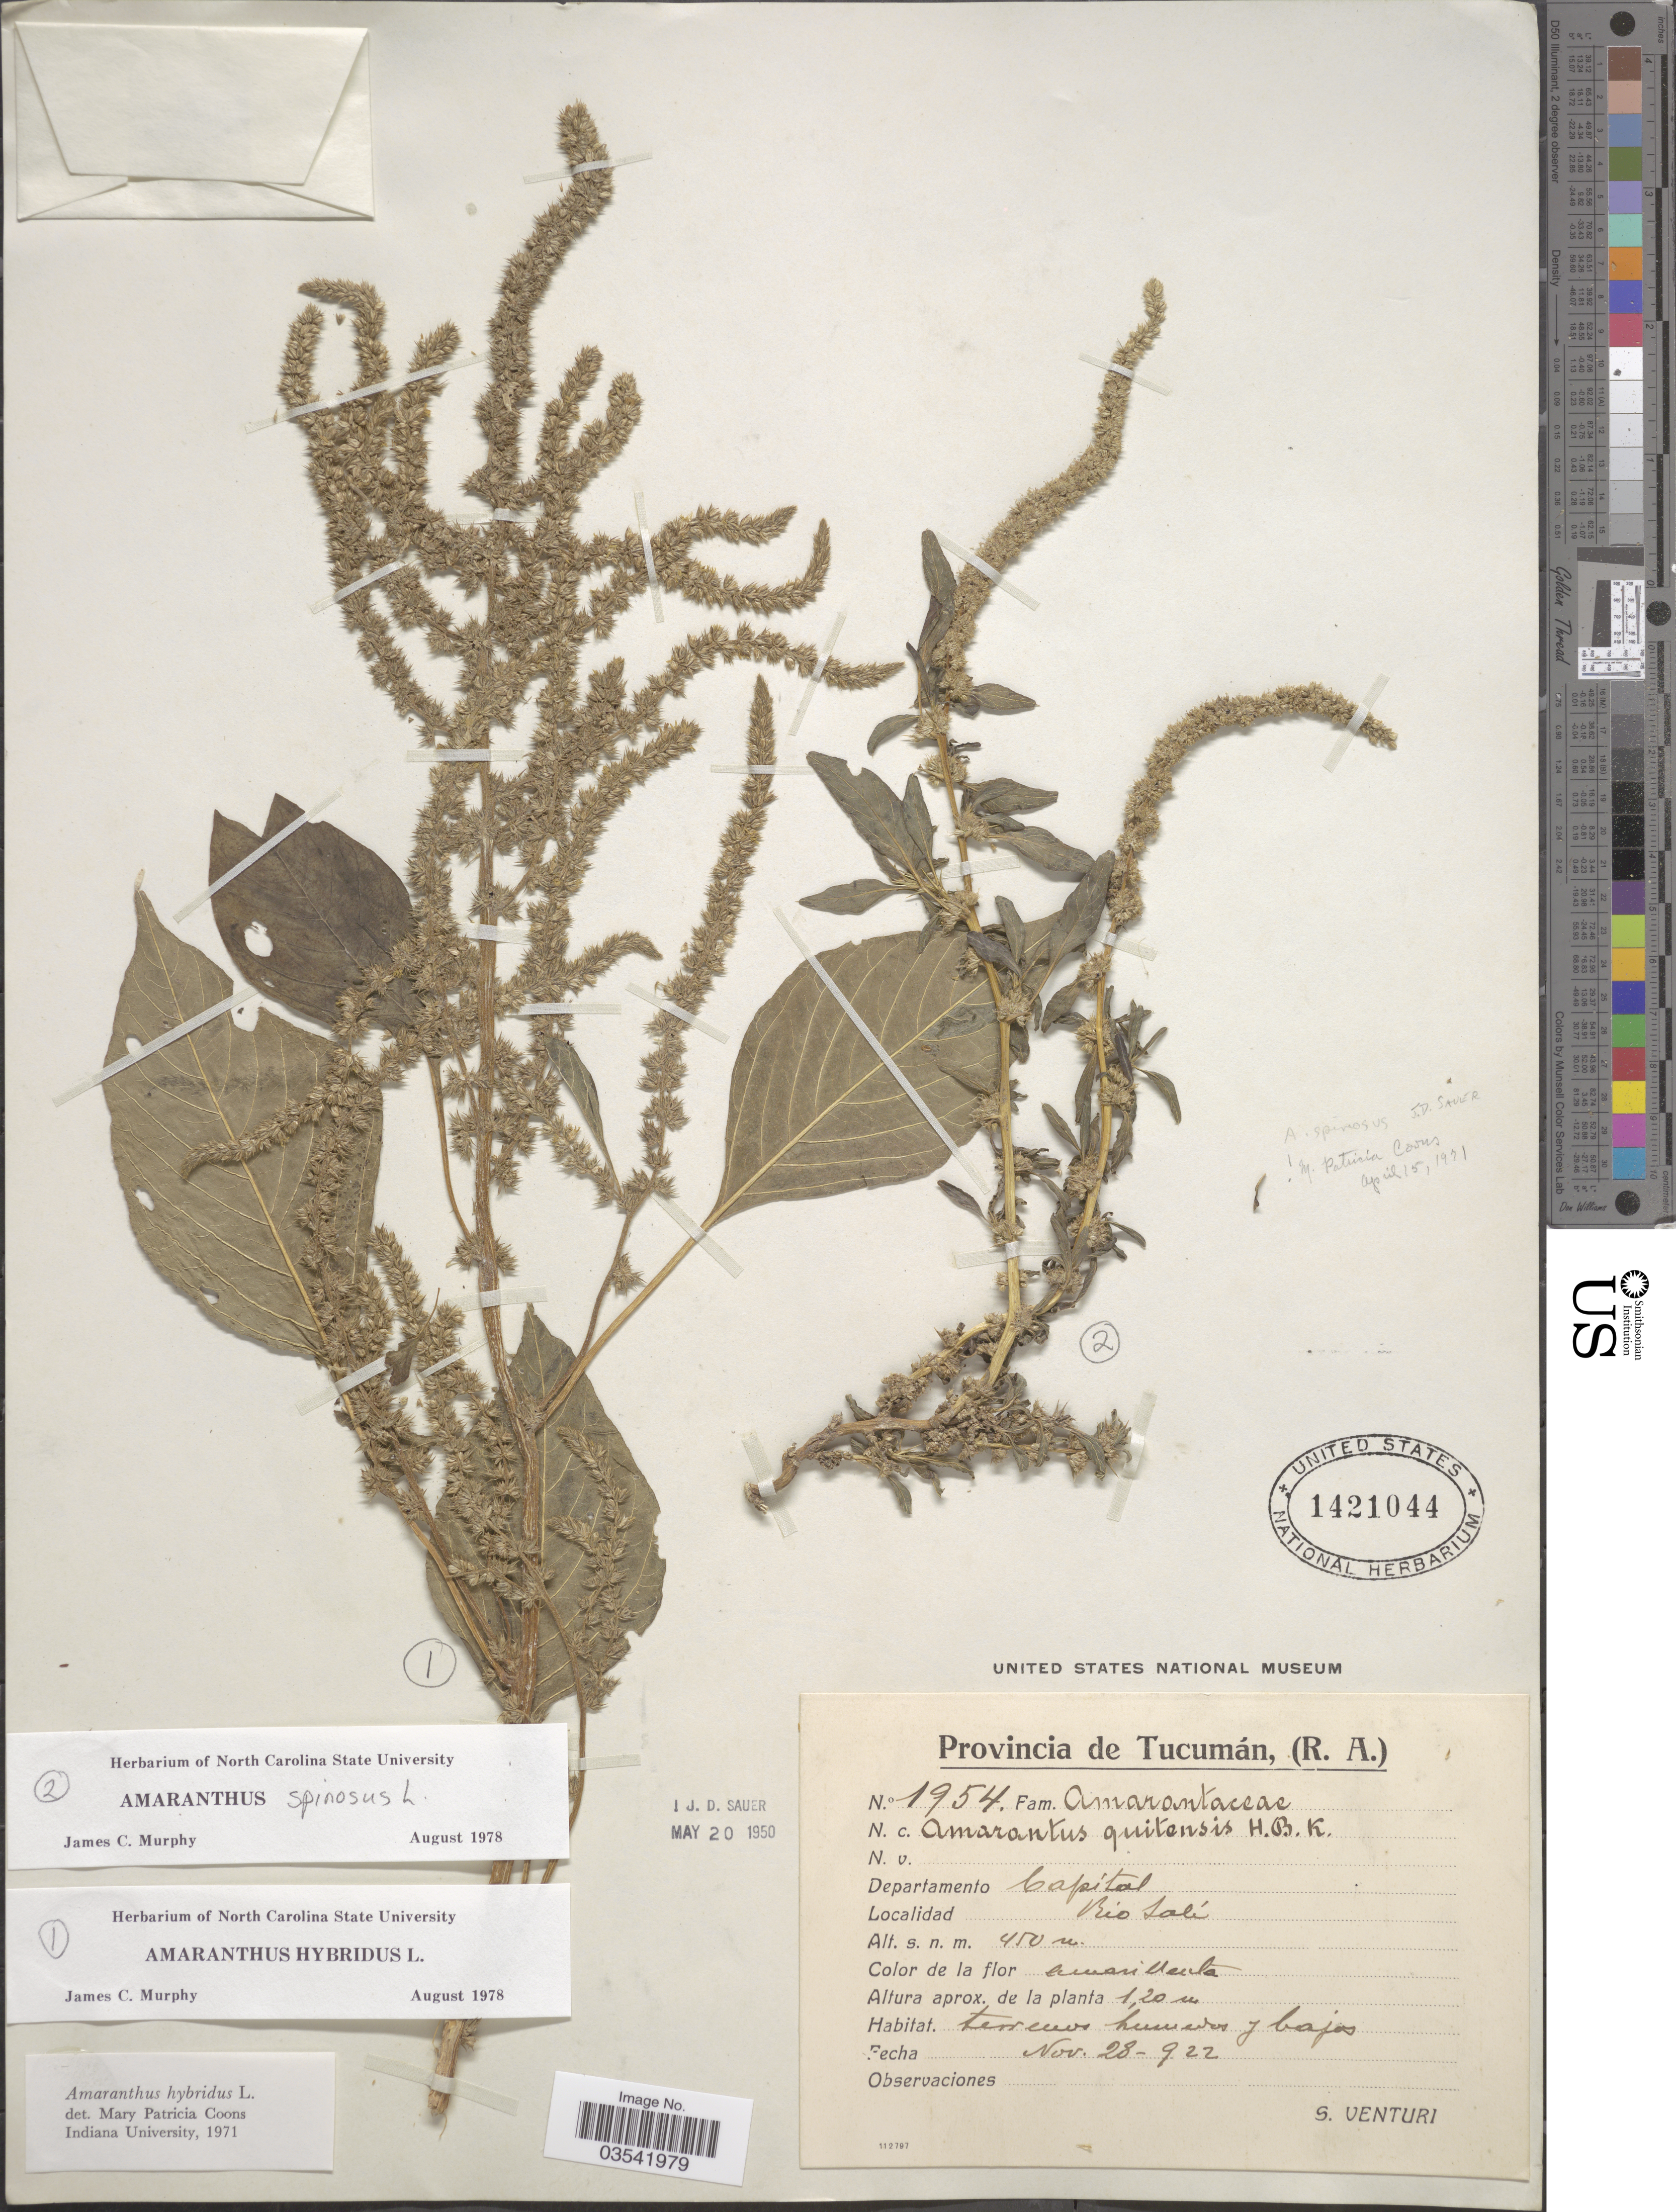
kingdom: Plantae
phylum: Tracheophyta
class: Magnoliopsida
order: Caryophyllales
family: Amaranthaceae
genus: Amaranthus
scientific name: Amaranthus hybridus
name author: L.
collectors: S. Venturi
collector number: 1954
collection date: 1922-11-28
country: Argentina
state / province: Tucuman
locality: Departamento Capital. Rio Salí.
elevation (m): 450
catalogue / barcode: US 1421044